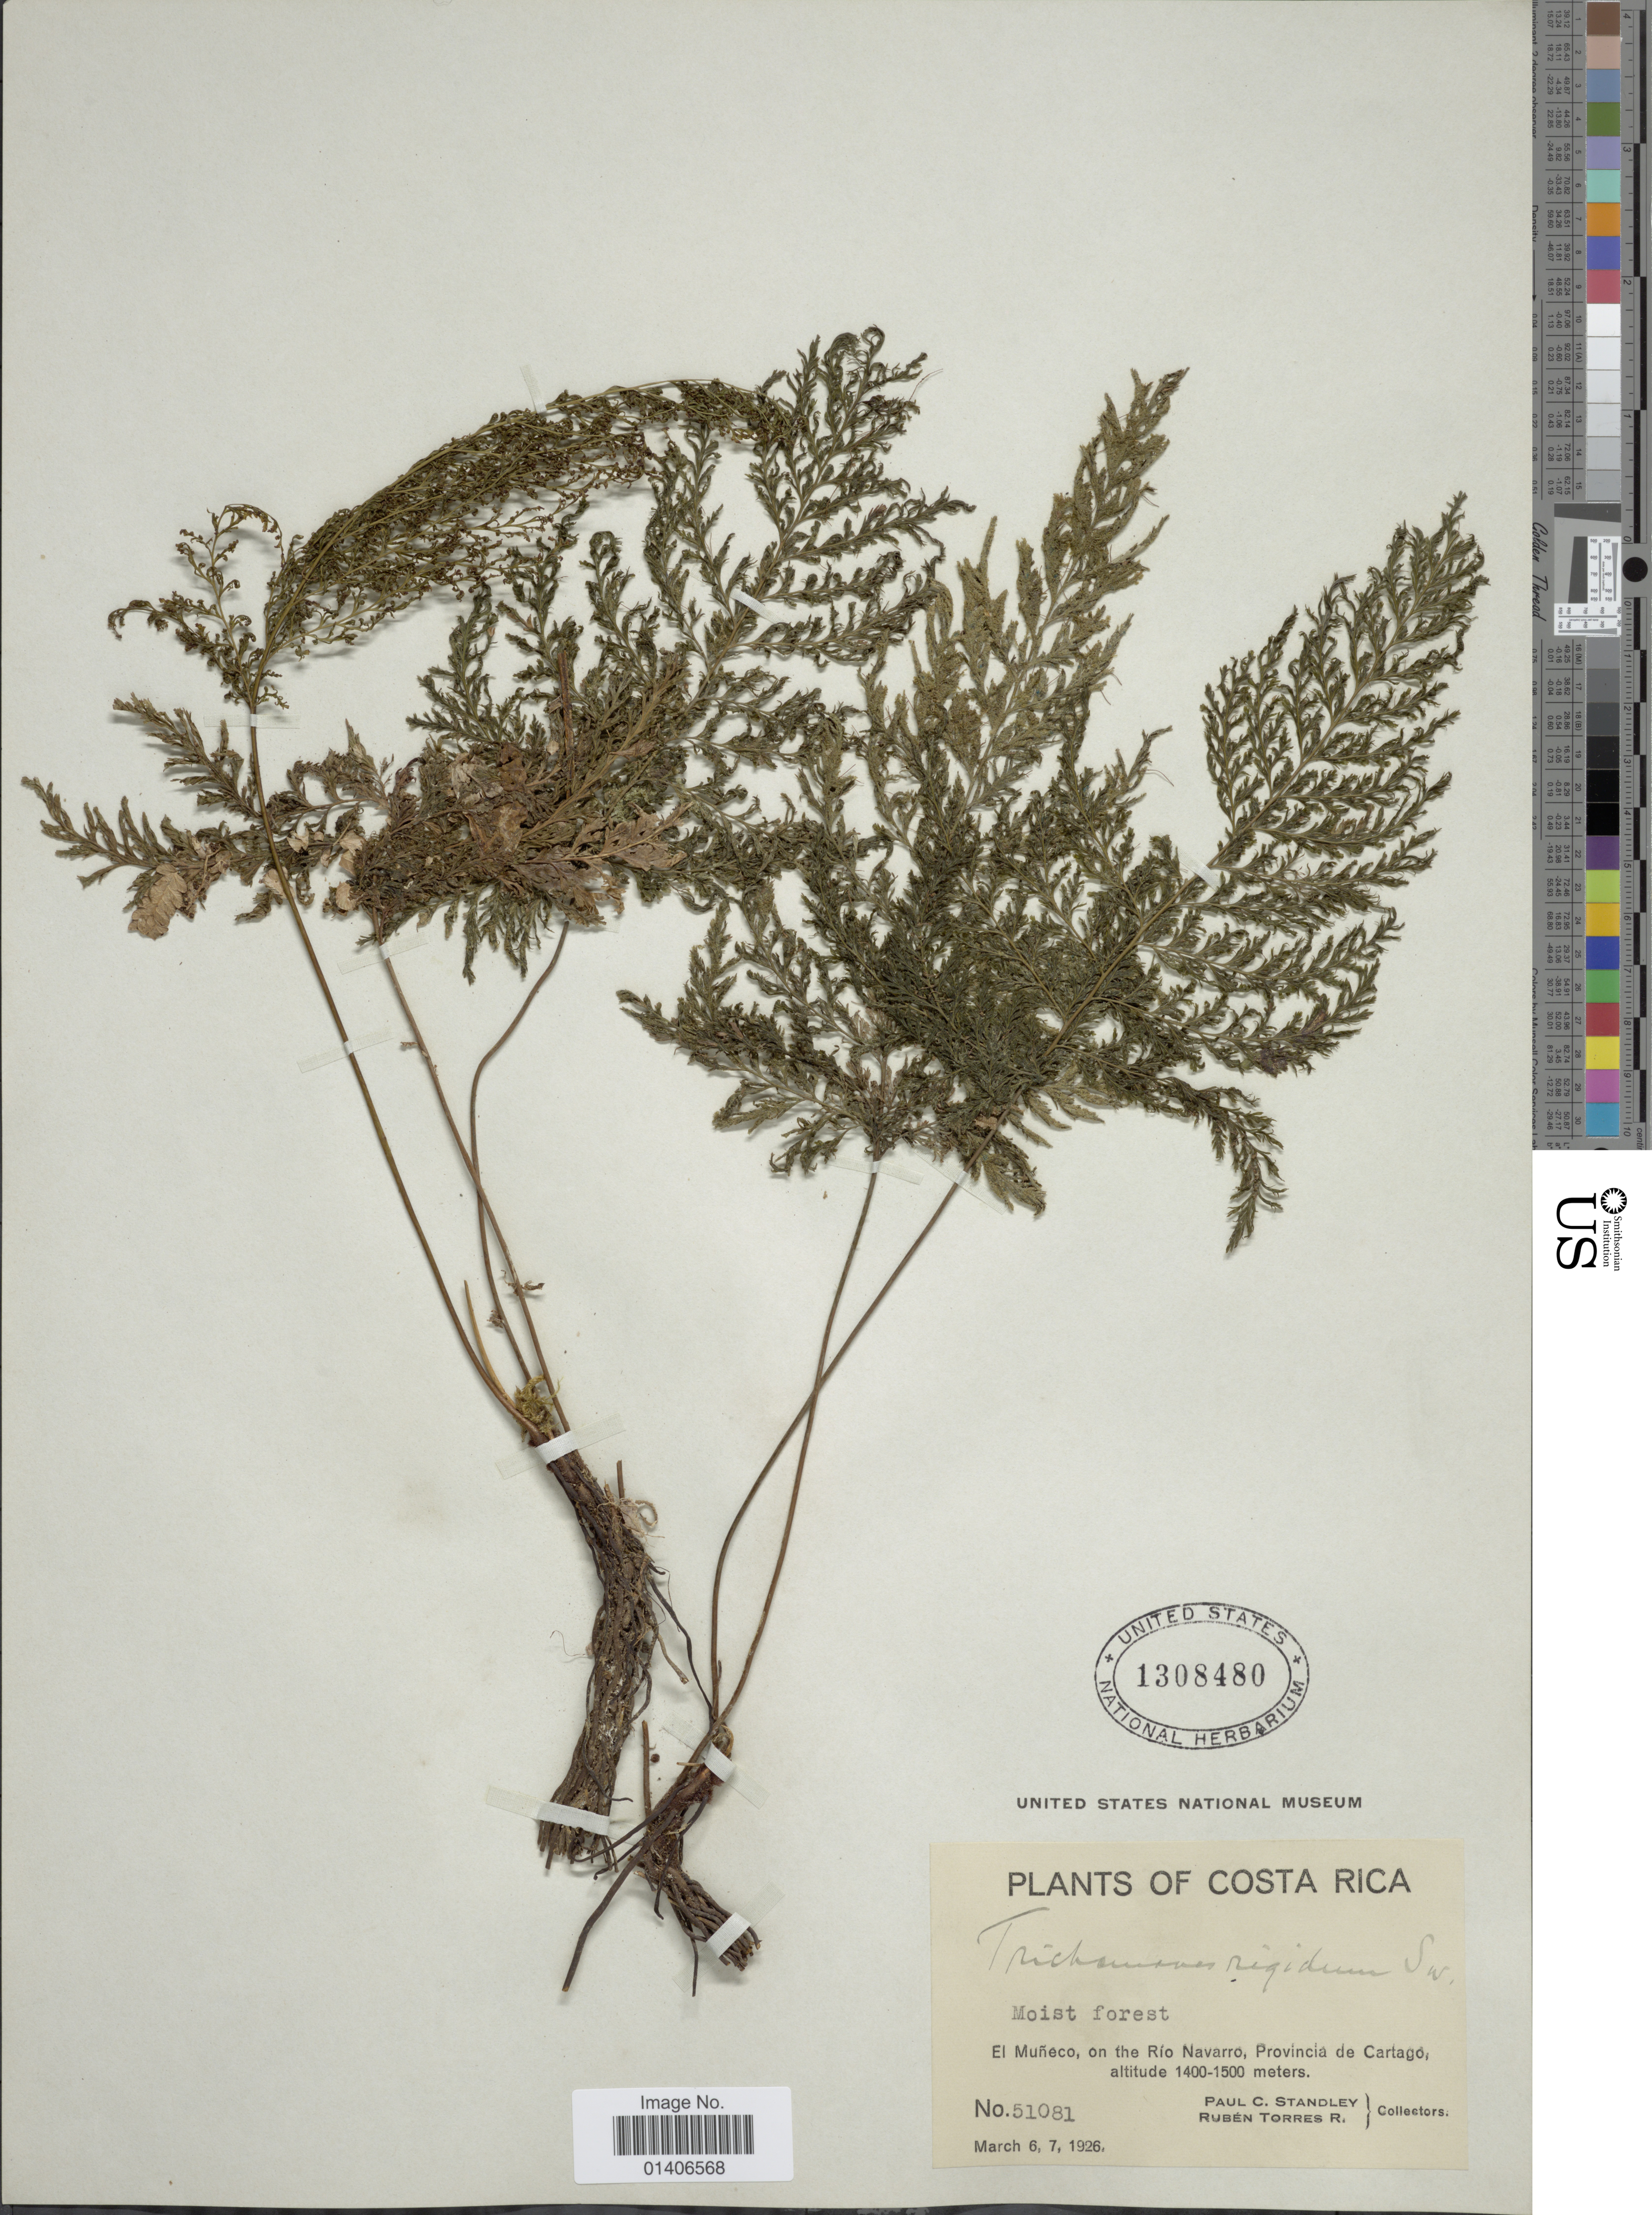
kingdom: Plantae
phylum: Tracheophyta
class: Polypodiopsida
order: Hymenophyllales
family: Hymenophyllaceae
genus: Abrodictyum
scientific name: Abrodictyum rigidum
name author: (Sw.) Ebihara & Dubuisson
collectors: P. C. Standley & R. Torres Rojas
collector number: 51081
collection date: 1926-03-06/1926-03-07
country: Costa Rica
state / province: Cartago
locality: El Muñeco, on the Río Navarro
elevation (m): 1400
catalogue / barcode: US 1308480